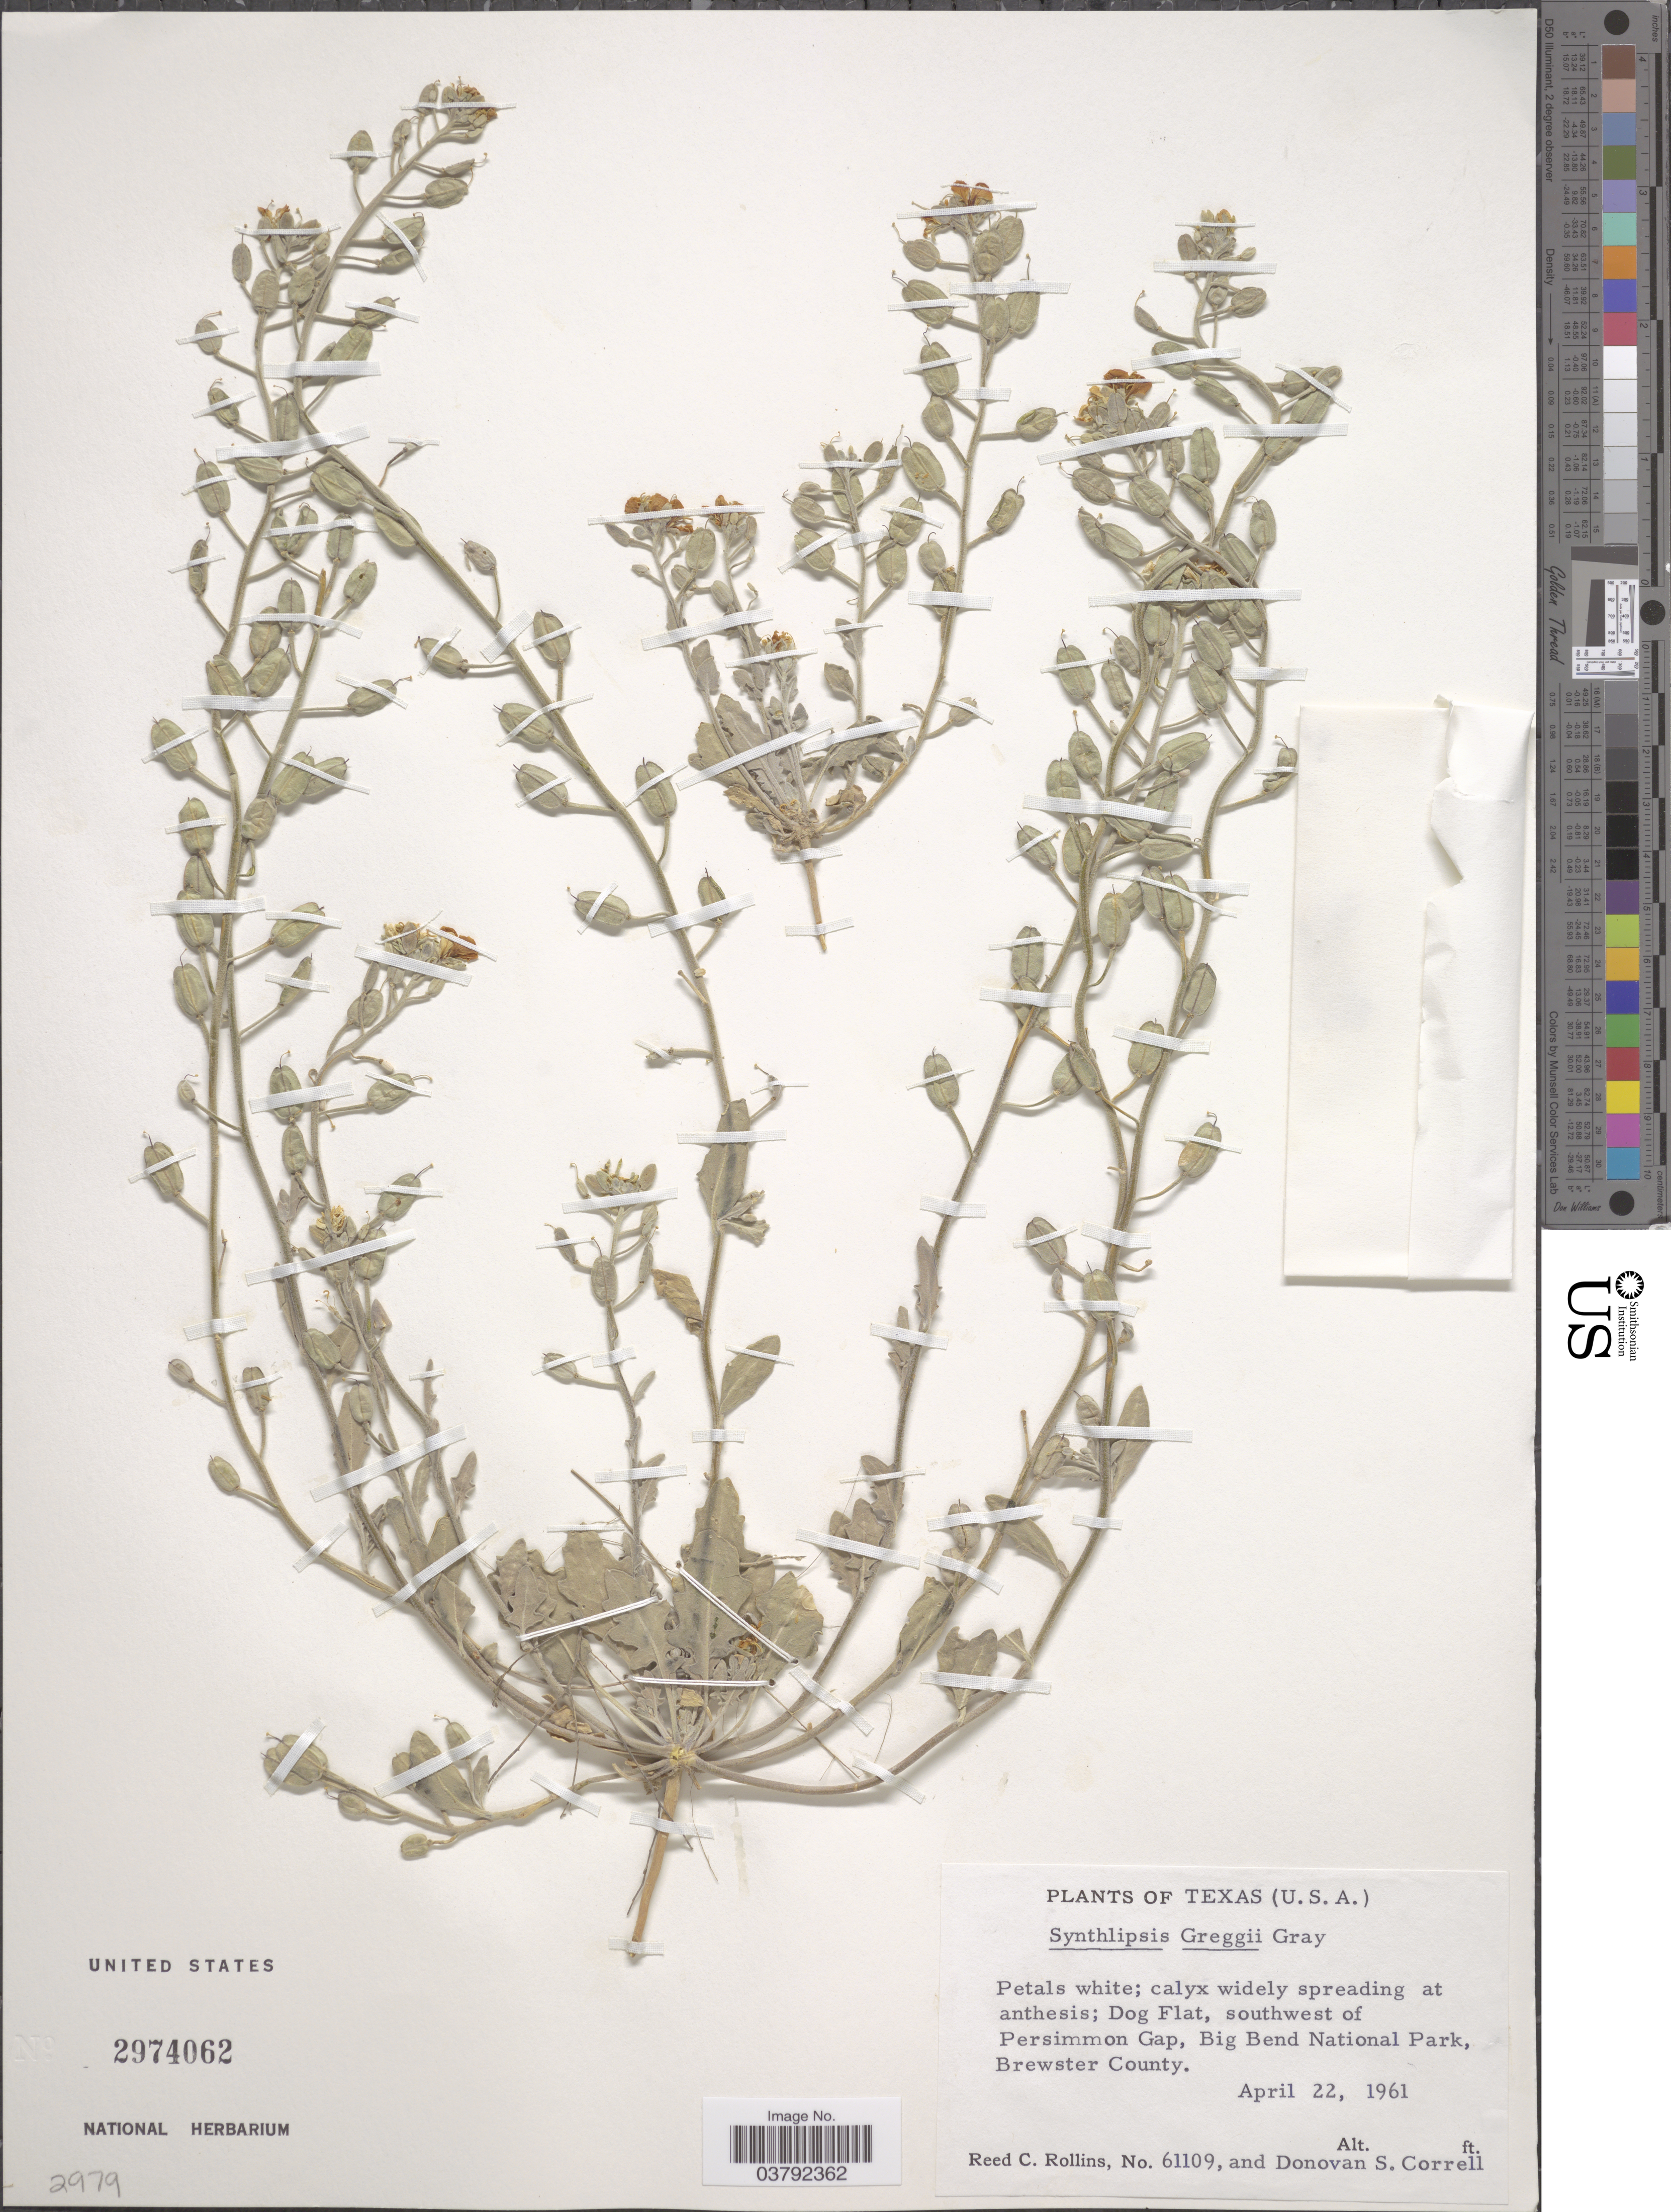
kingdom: Plantae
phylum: Tracheophyta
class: Magnoliopsida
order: Brassicales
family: Brassicaceae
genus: Synthlipsis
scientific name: Synthlipsis greggii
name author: A. Gray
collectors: R. C. Rollins & D. S. Correll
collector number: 61109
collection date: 1961-04-22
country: United States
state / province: Texas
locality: Dog Flat, southwest of Persimmon Gap, Big Bend National Park, Brewster County.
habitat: Dog Flat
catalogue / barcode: US 2974062